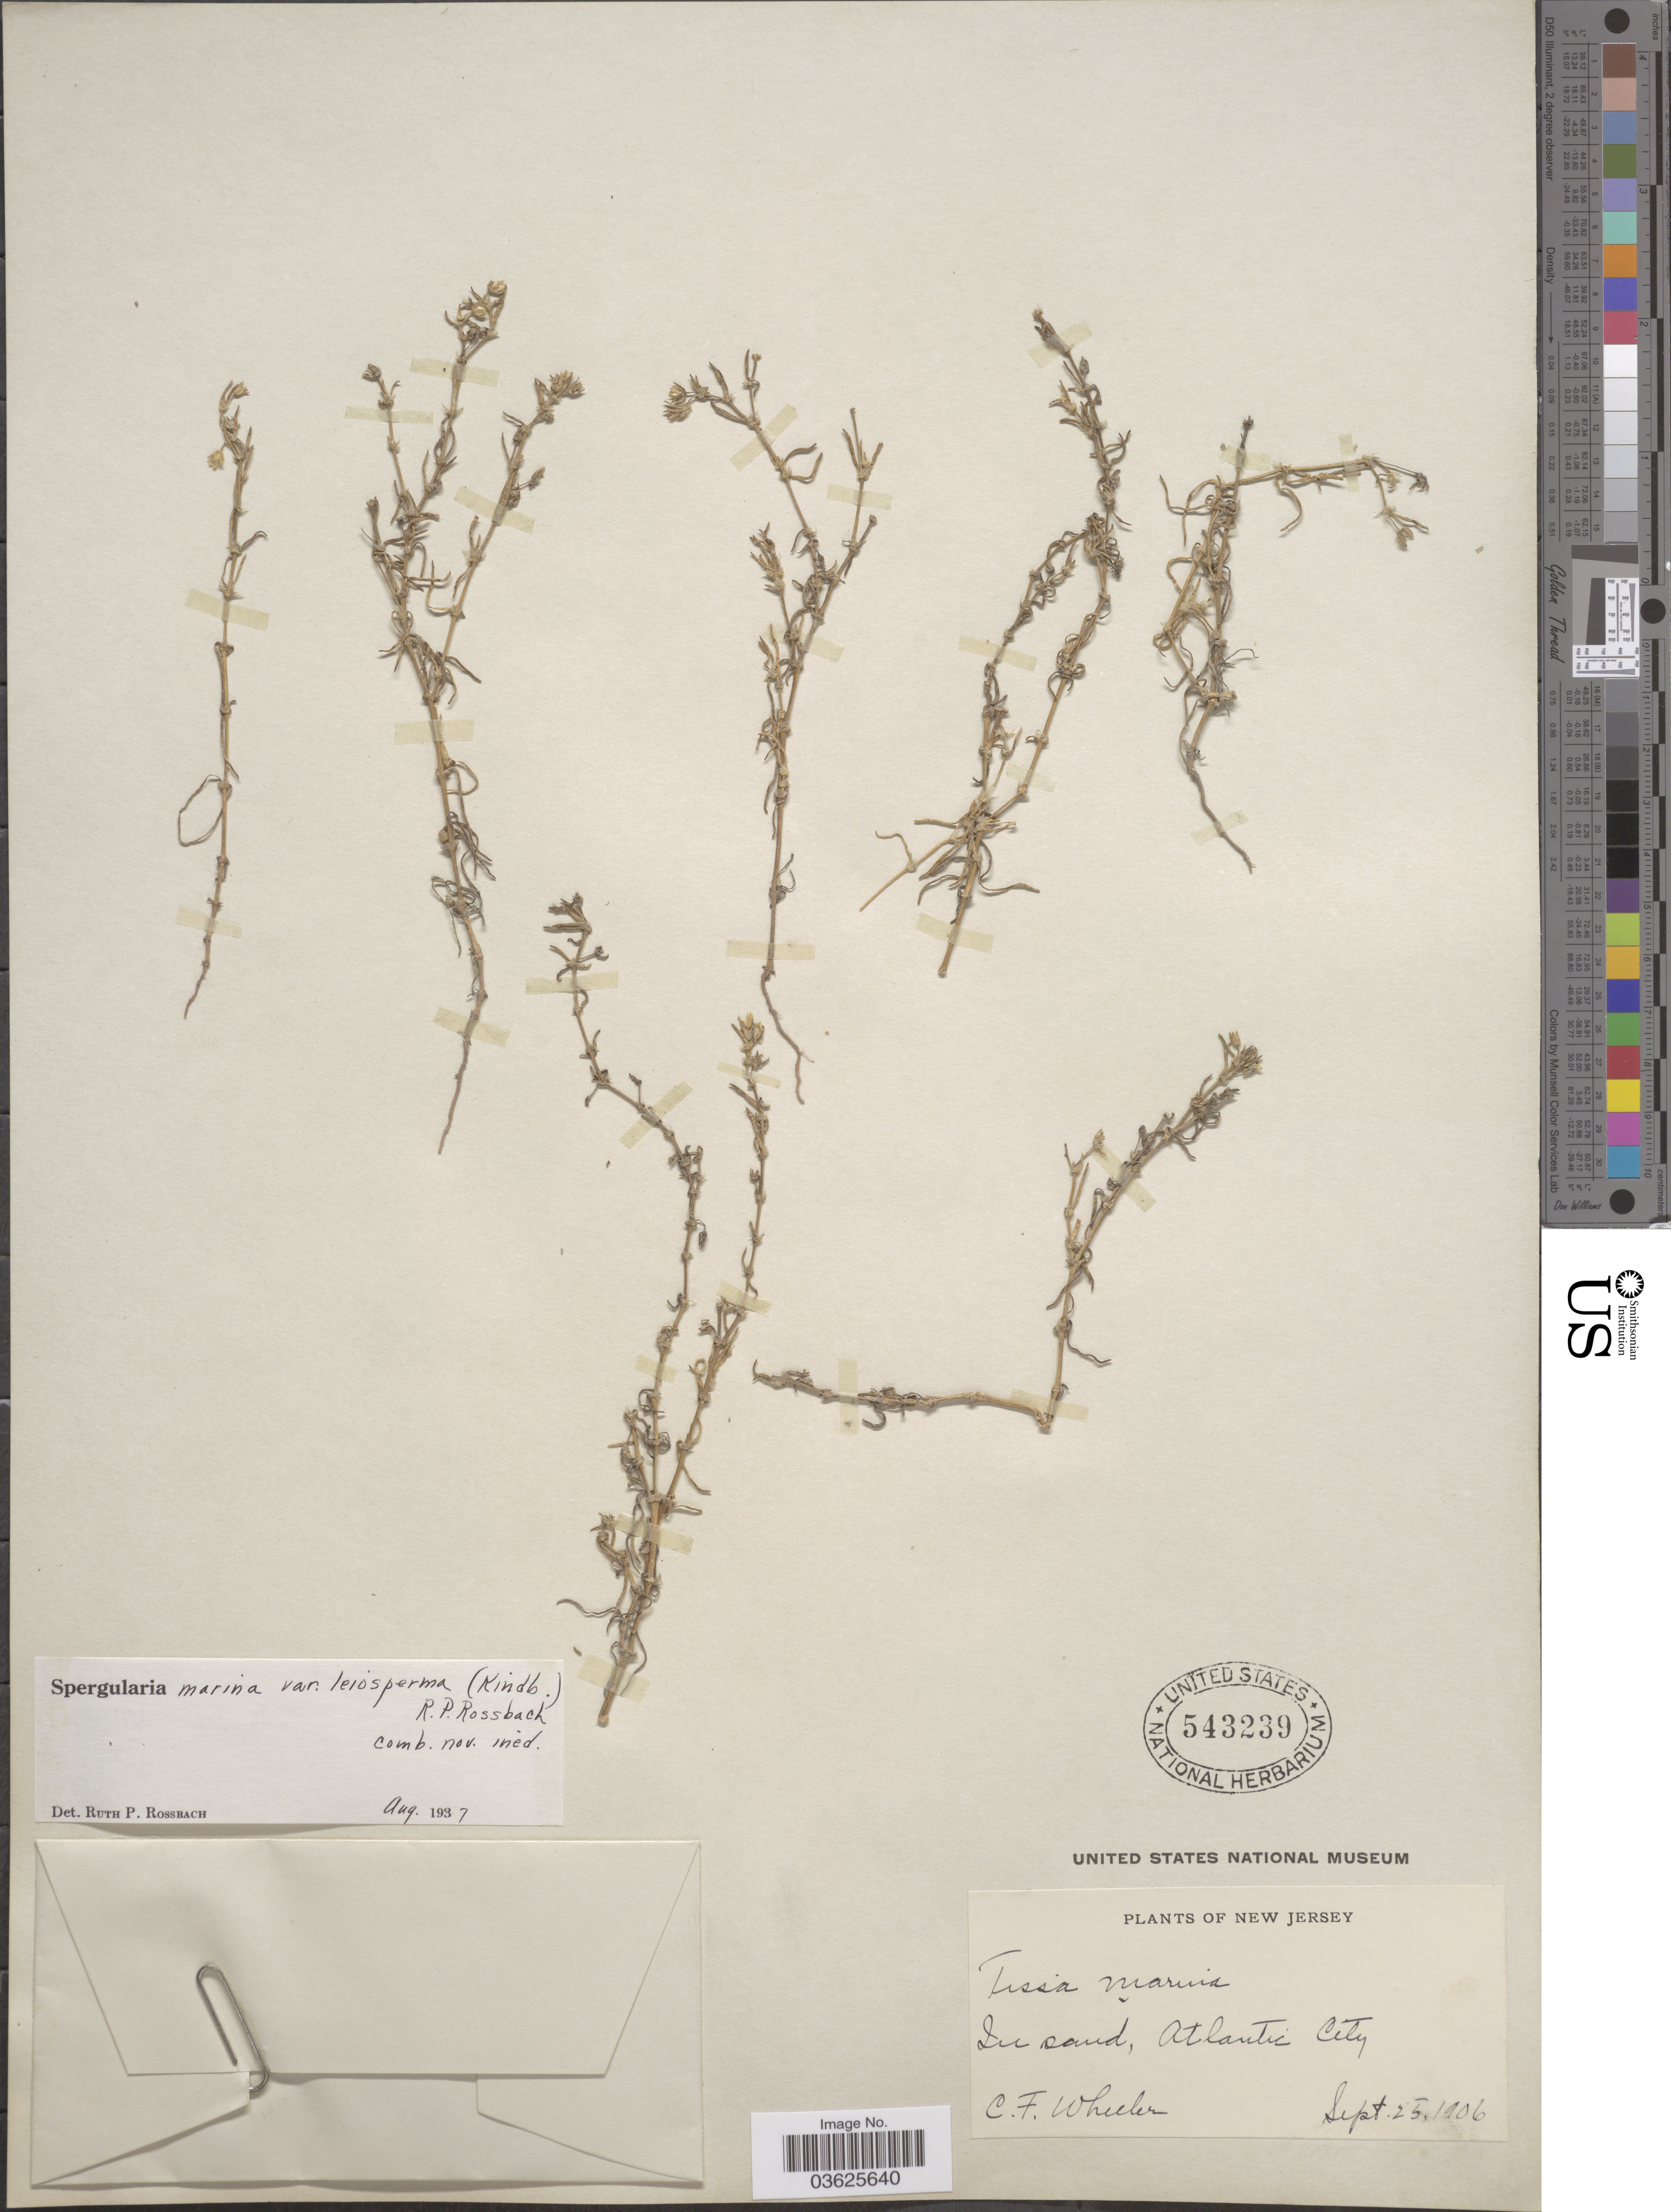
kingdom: Plantae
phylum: Tracheophyta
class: Magnoliopsida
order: Caryophyllales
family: Caryophyllaceae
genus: Spergularia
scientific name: Spergularia marina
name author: (L.) Griseb.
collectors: C. Wheeler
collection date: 1906-09-25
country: United States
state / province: New Jersey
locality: Atlantic City.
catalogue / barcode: US 543239